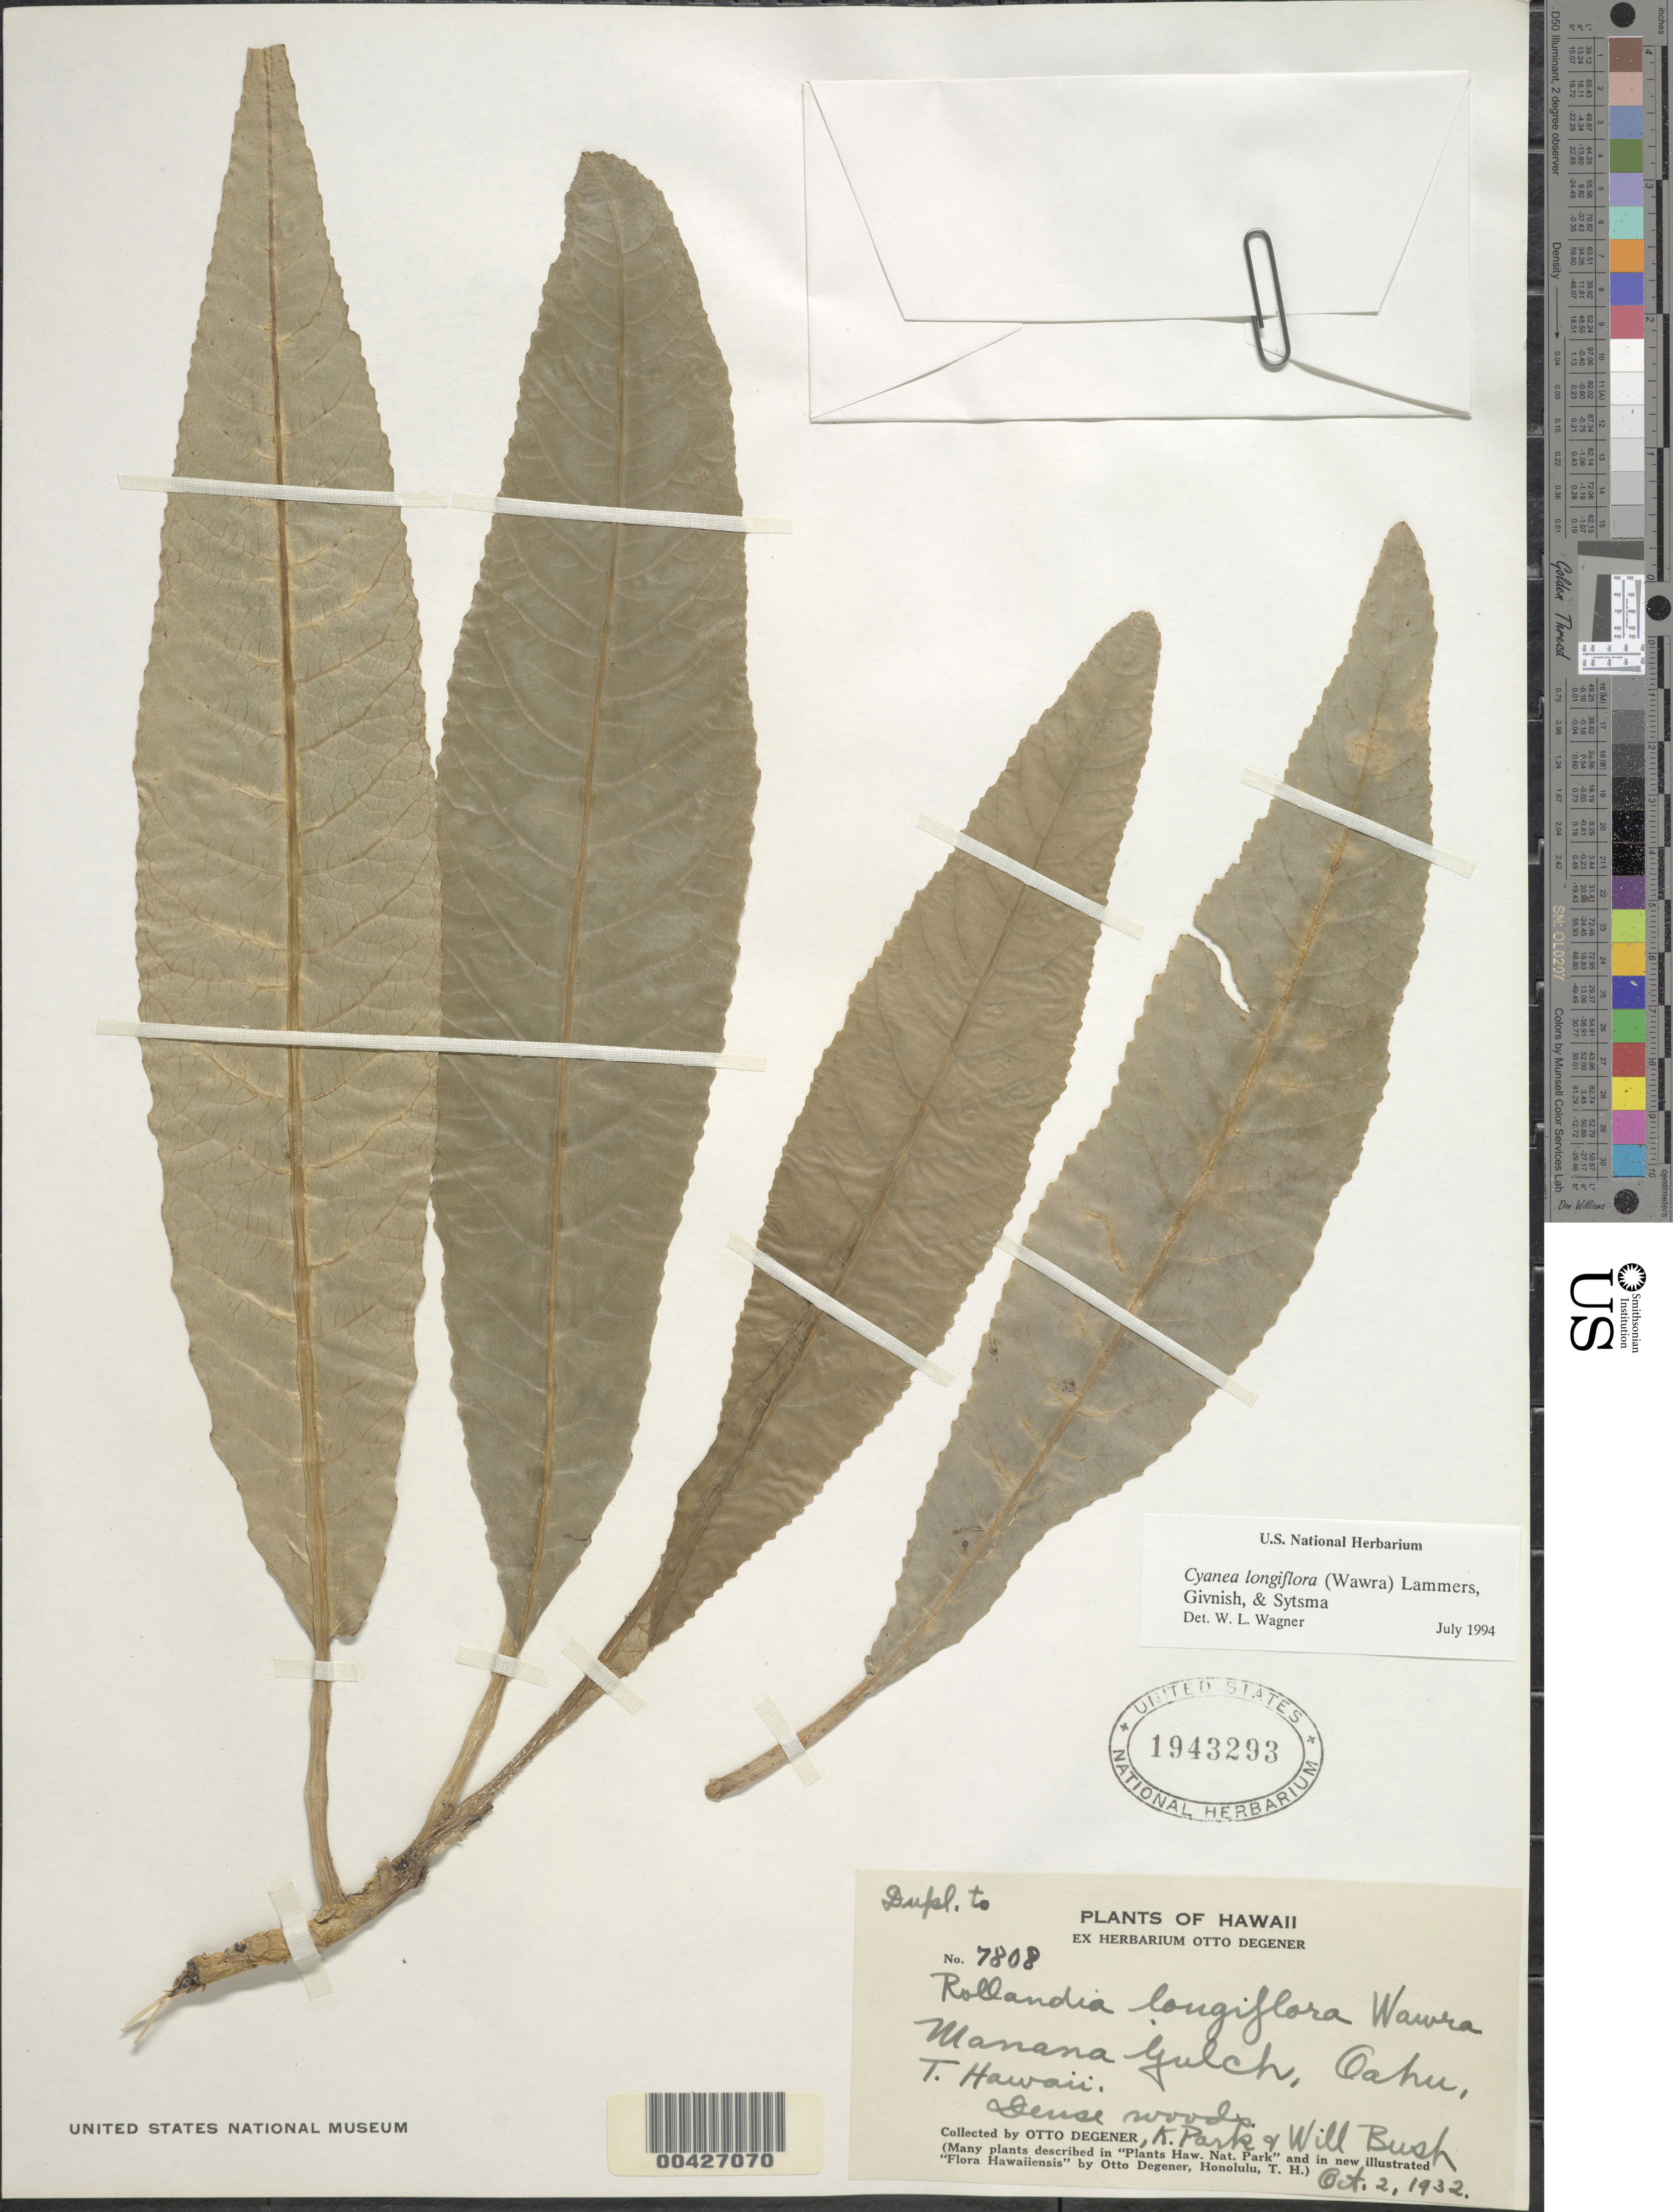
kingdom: Plantae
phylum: Tracheophyta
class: Magnoliopsida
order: Asterales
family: Campanulaceae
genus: Cyanea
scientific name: Cyanea longiflora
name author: (Wawra) Lammers et al.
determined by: Wagner, W. L., (BOT), Smithsonian Institution - National Museum of Natural History (UNITED STATES)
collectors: O. Degener, K. Park & W. Bush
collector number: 7808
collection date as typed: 2 Oct 1932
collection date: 1932-10-02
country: United States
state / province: Hawaii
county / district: Honolulu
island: Oahu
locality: Manana Gulch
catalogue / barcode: US 1943293